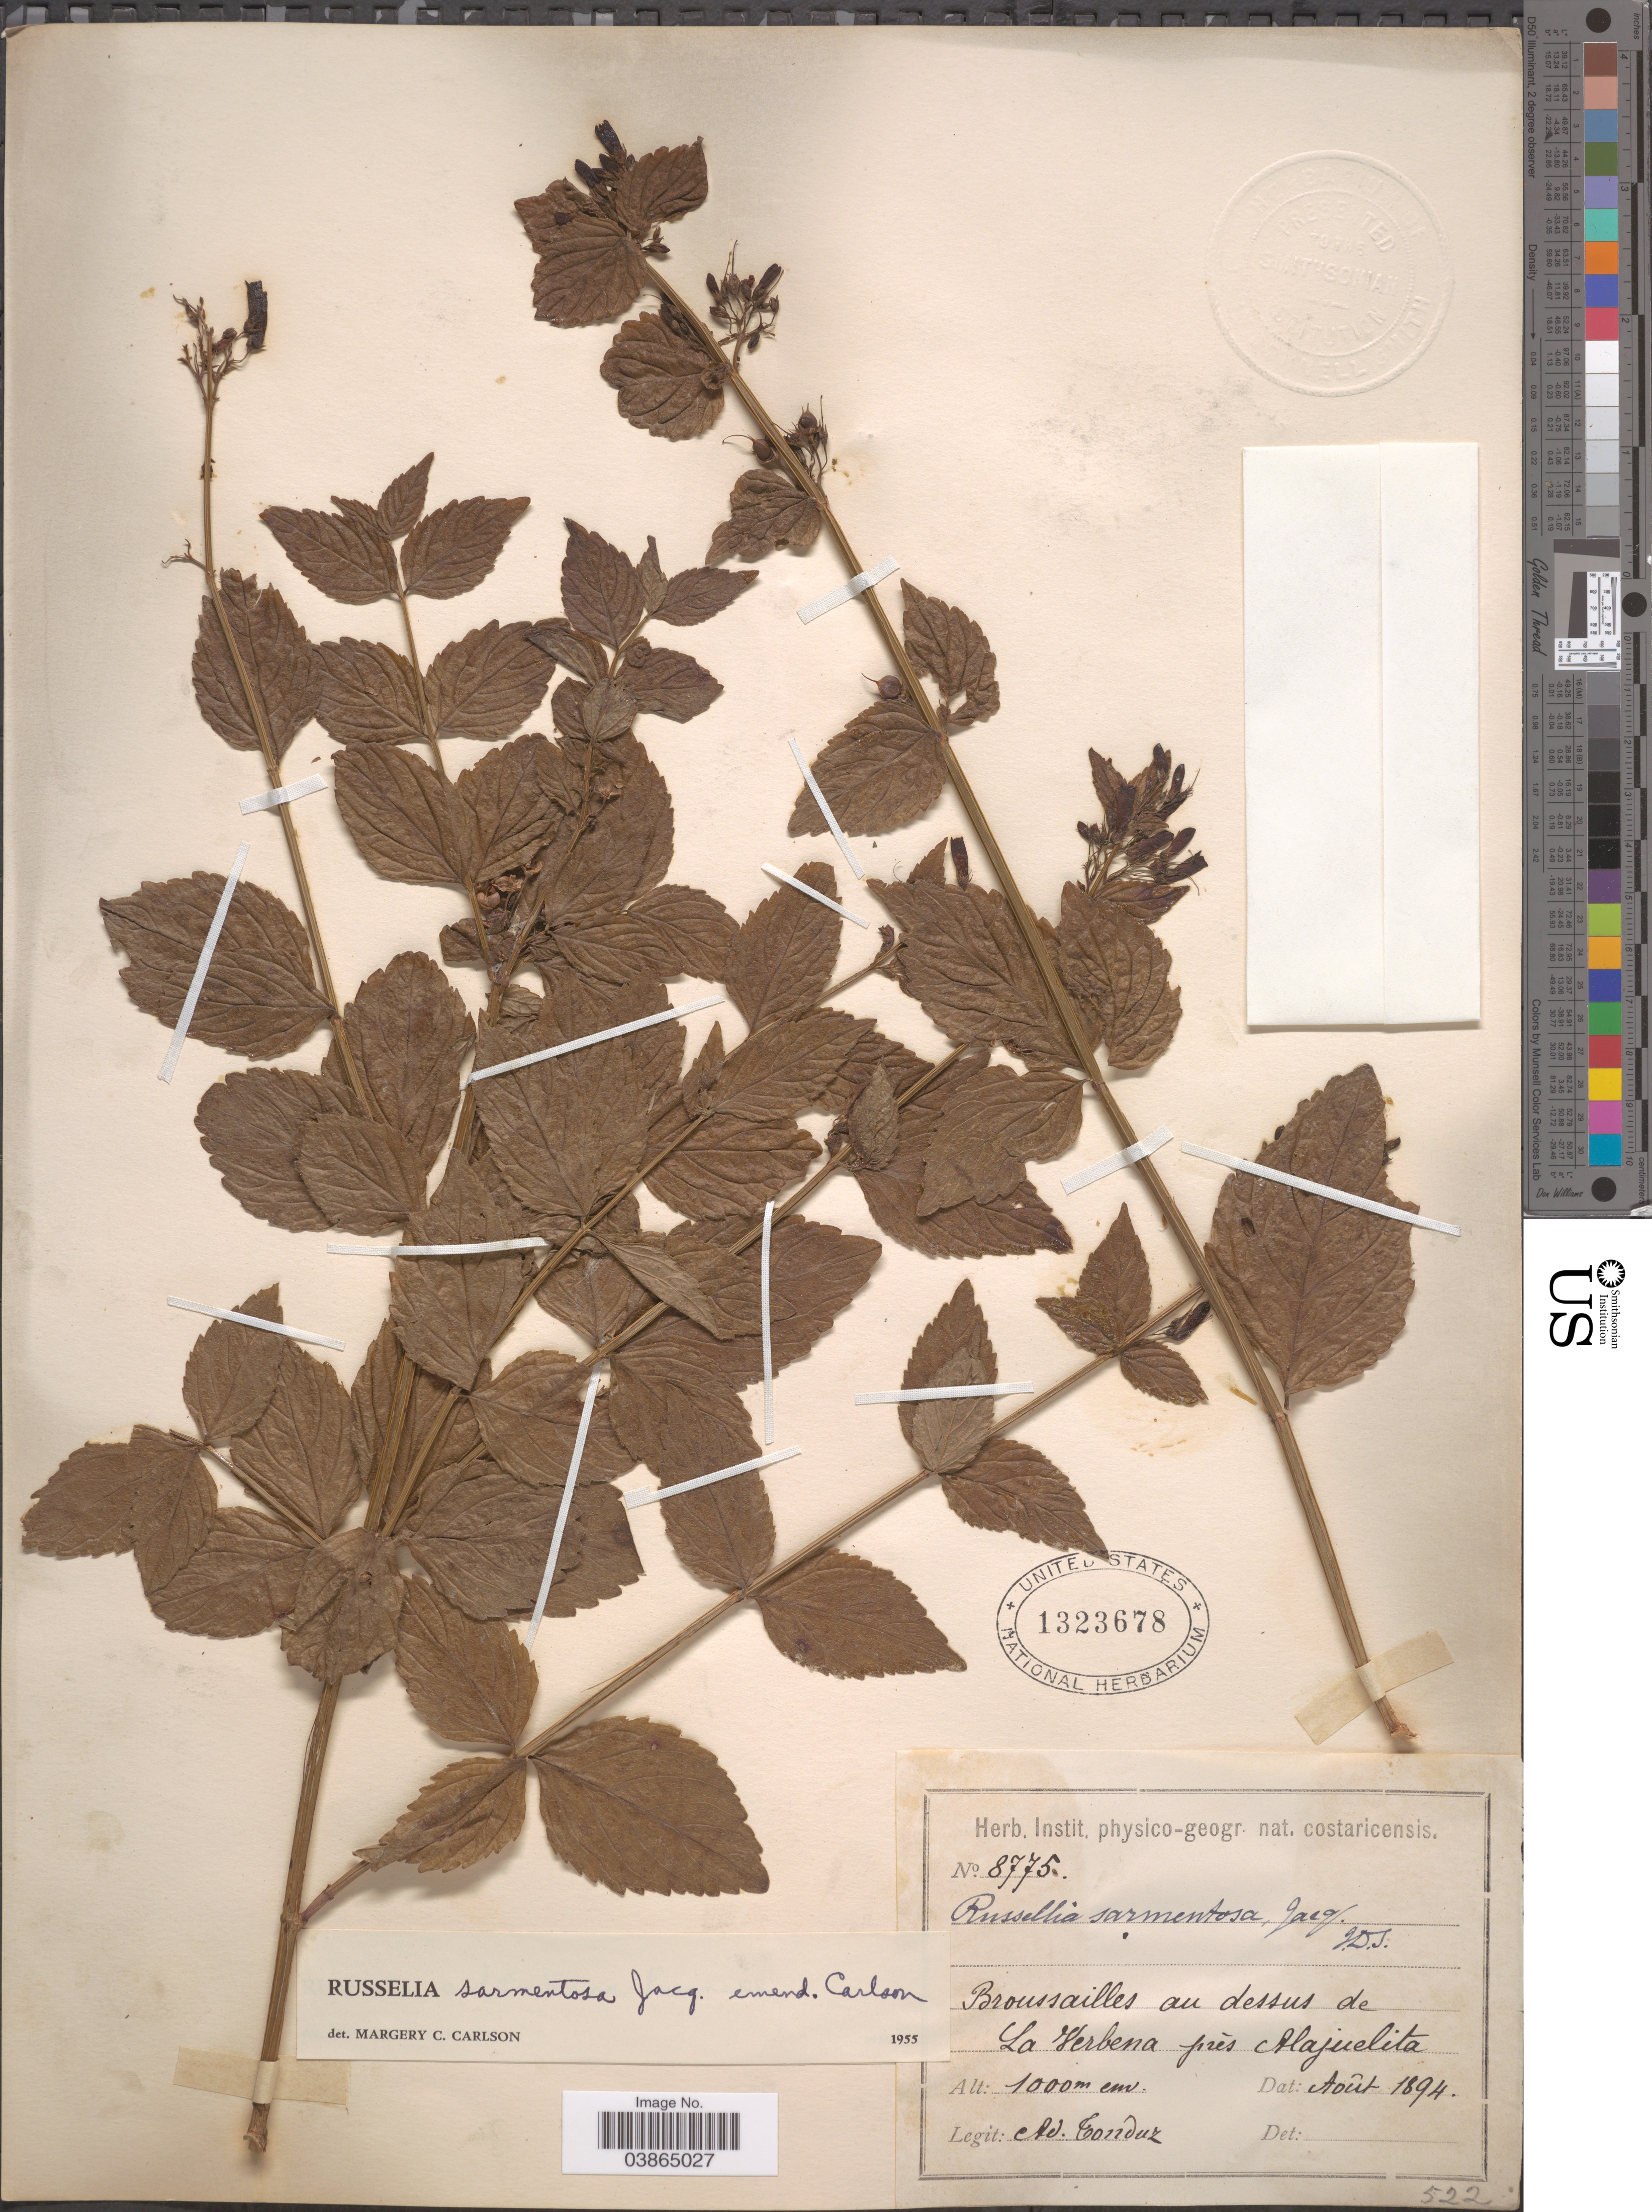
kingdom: Plantae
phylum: Tracheophyta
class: Magnoliopsida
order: Lamiales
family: Plantaginaceae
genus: Russelia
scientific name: Russelia sarmentosa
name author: Jacq.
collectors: A. Tonduz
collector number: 8775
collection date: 1894-08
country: Costa Rica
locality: Broussailles au dessus de La Verbena prés Alajuelita.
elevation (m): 1000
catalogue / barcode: US 1323678